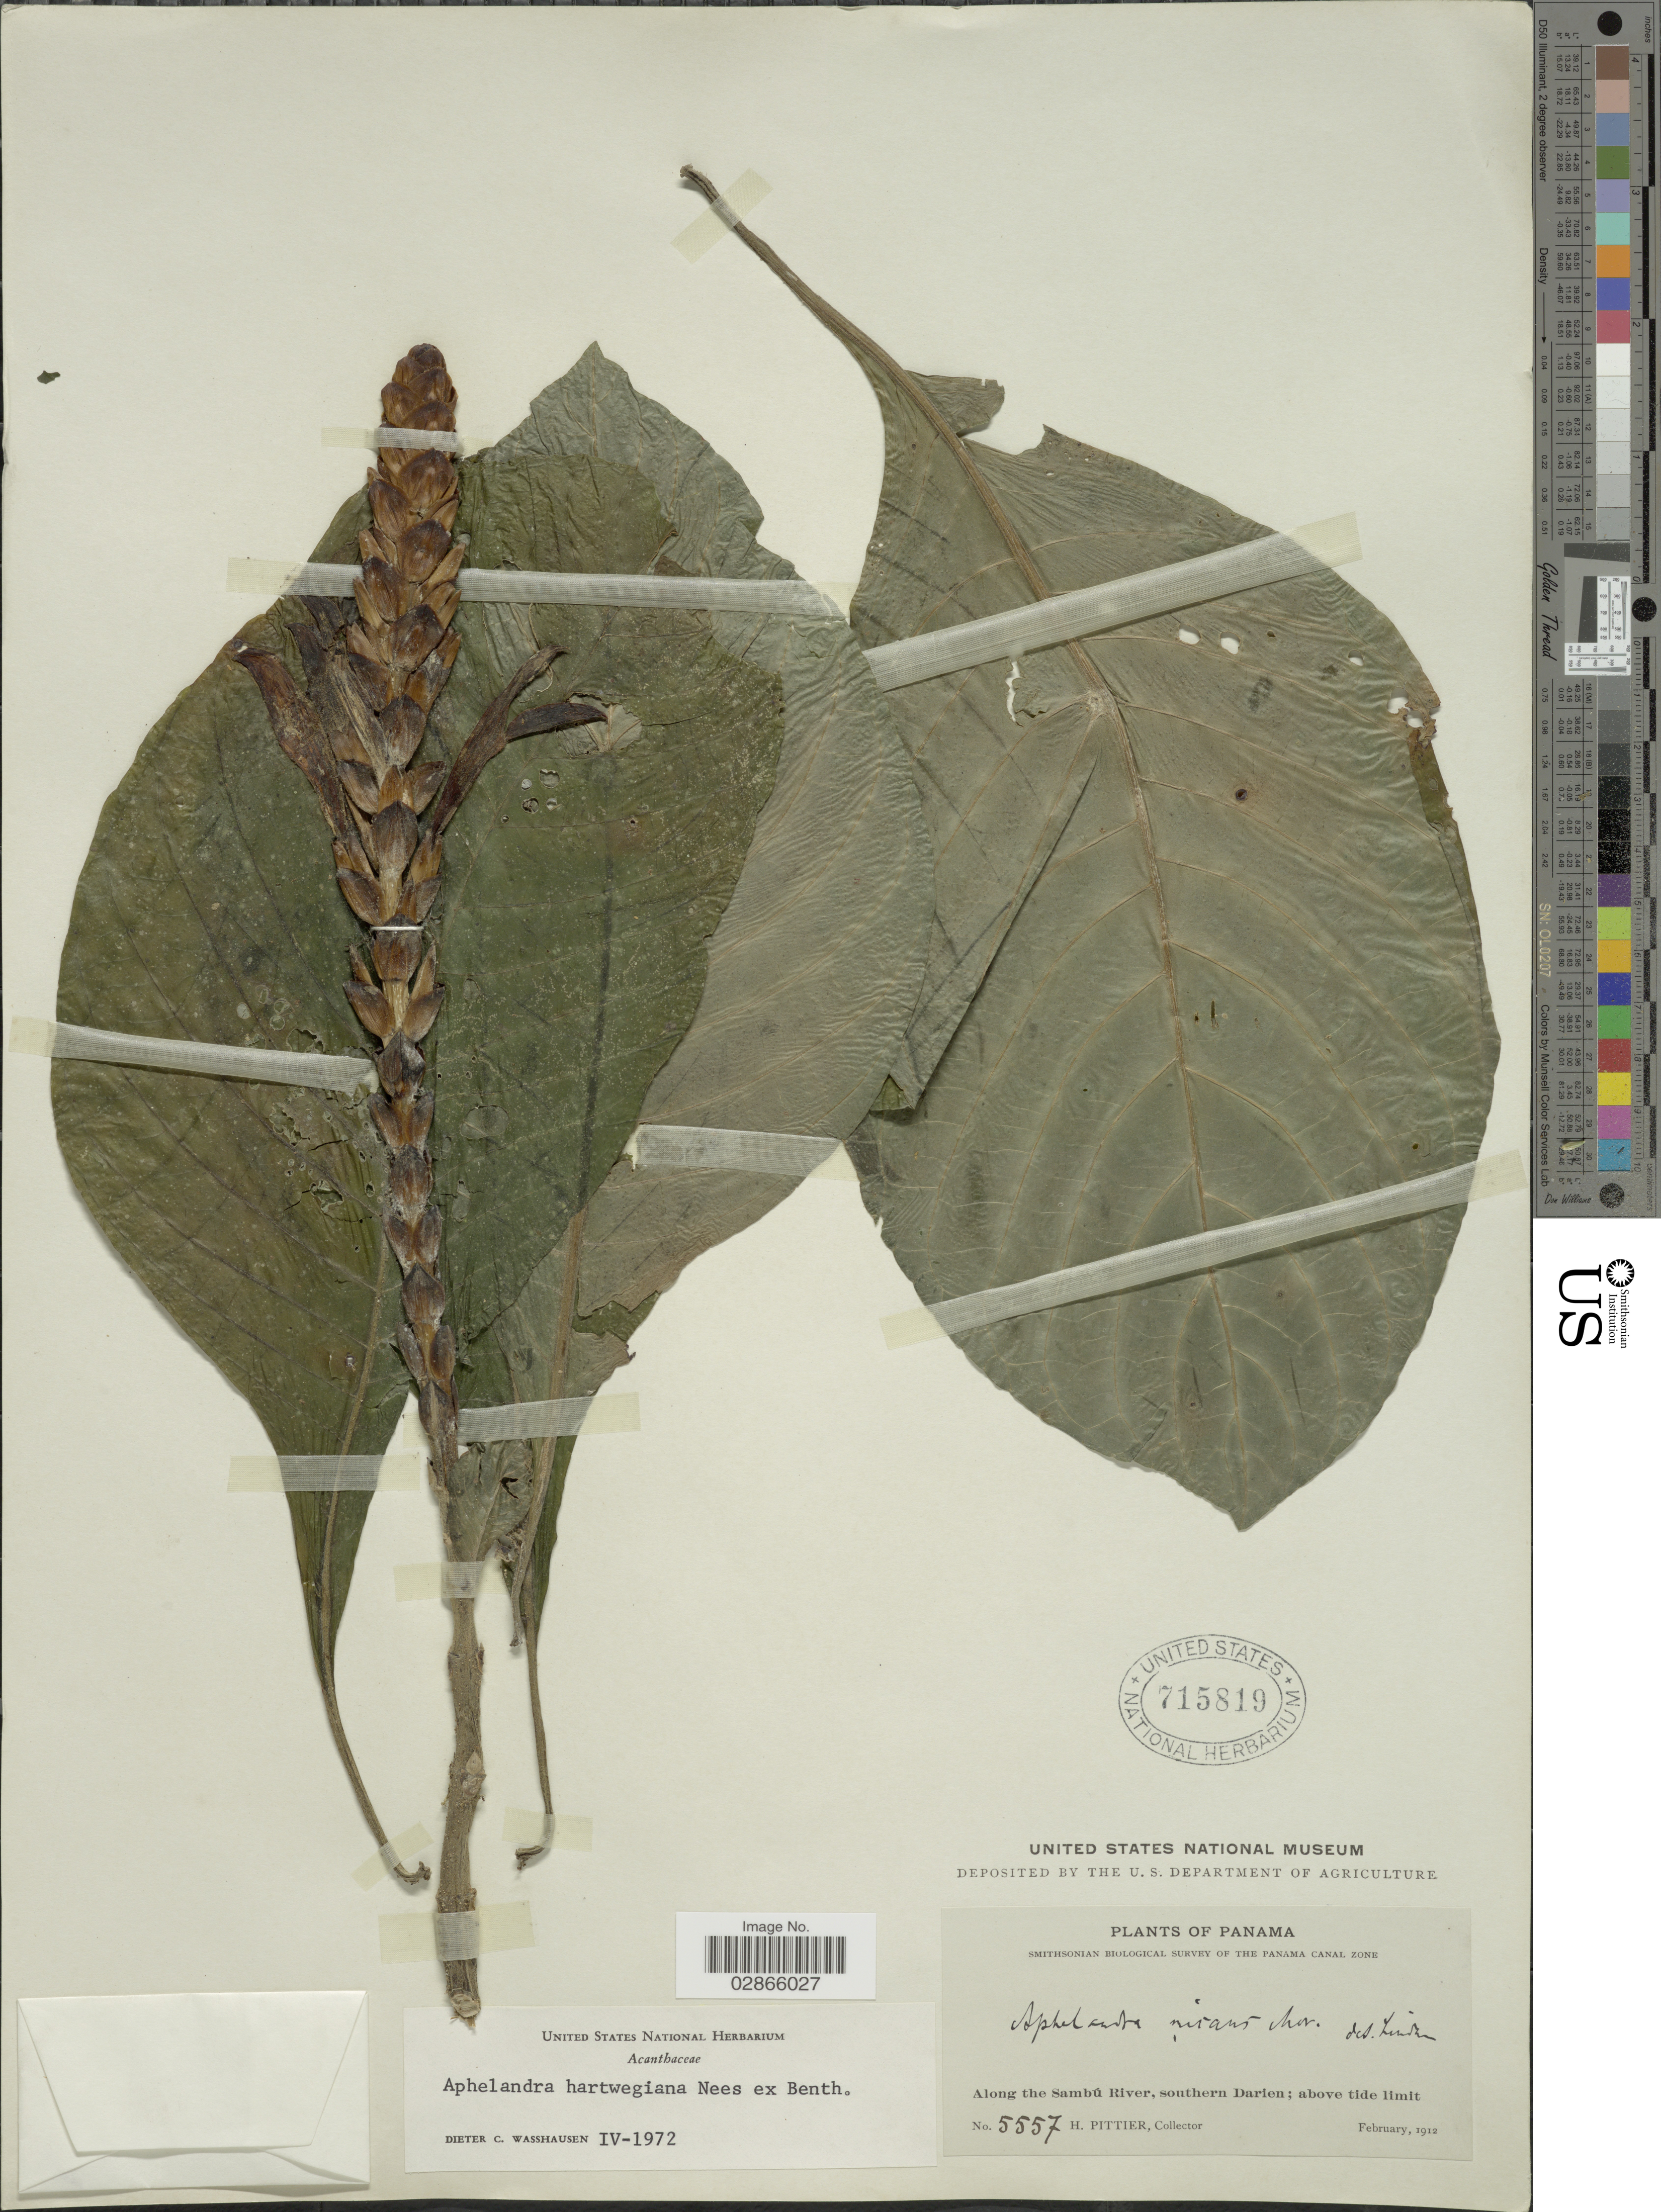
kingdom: Plantae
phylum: Tracheophyta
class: Magnoliopsida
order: Lamiales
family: Acanthaceae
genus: Aphelandra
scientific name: Aphelandra hartwegiana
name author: Nees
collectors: H. F. Pittier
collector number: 5557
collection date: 1912-02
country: Panama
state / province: Darién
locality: Along the Sambú River, southern Darien.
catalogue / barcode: US 715819